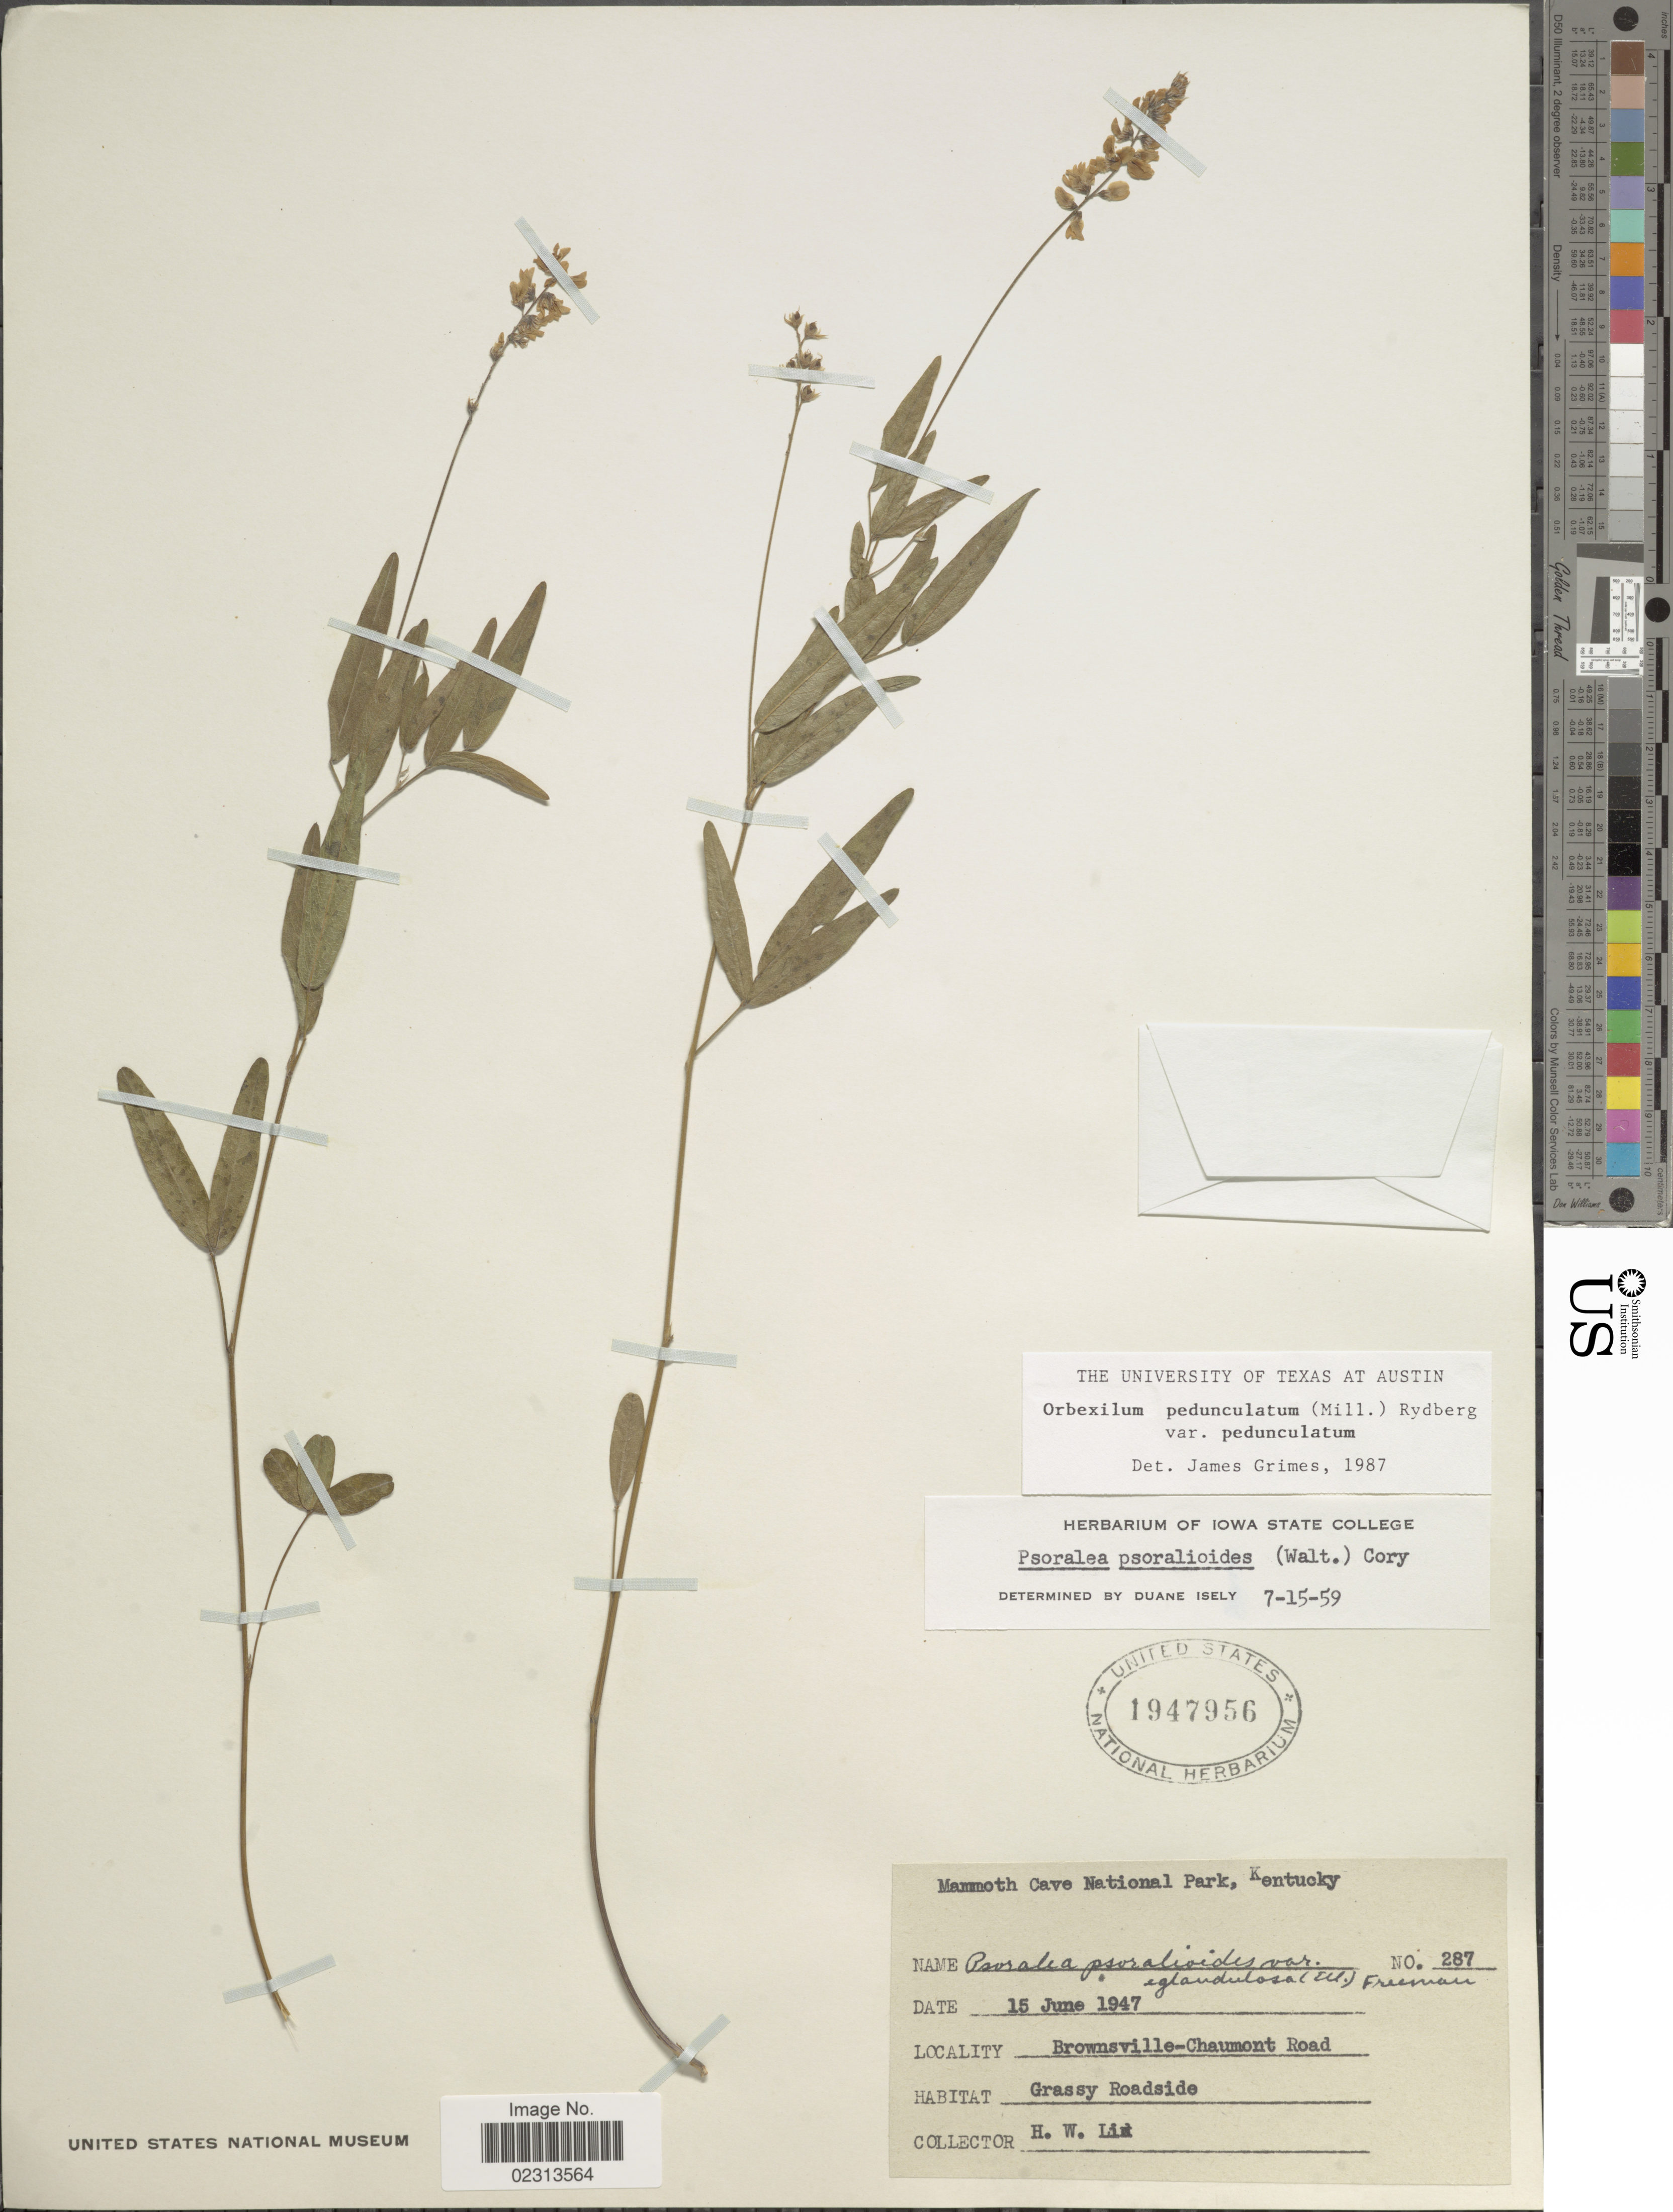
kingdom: Plantae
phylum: Tracheophyta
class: Magnoliopsida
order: Fabales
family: Fabaceae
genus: Orbexilum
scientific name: Orbexilum pedunculatum var. pedunculatum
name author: (Miller) Rydberg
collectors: H. Lin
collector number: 287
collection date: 1947-06-15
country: United States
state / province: Kentucky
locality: Mammoth Cave National Park, Brownsville-Chamount Road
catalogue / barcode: US 1947956